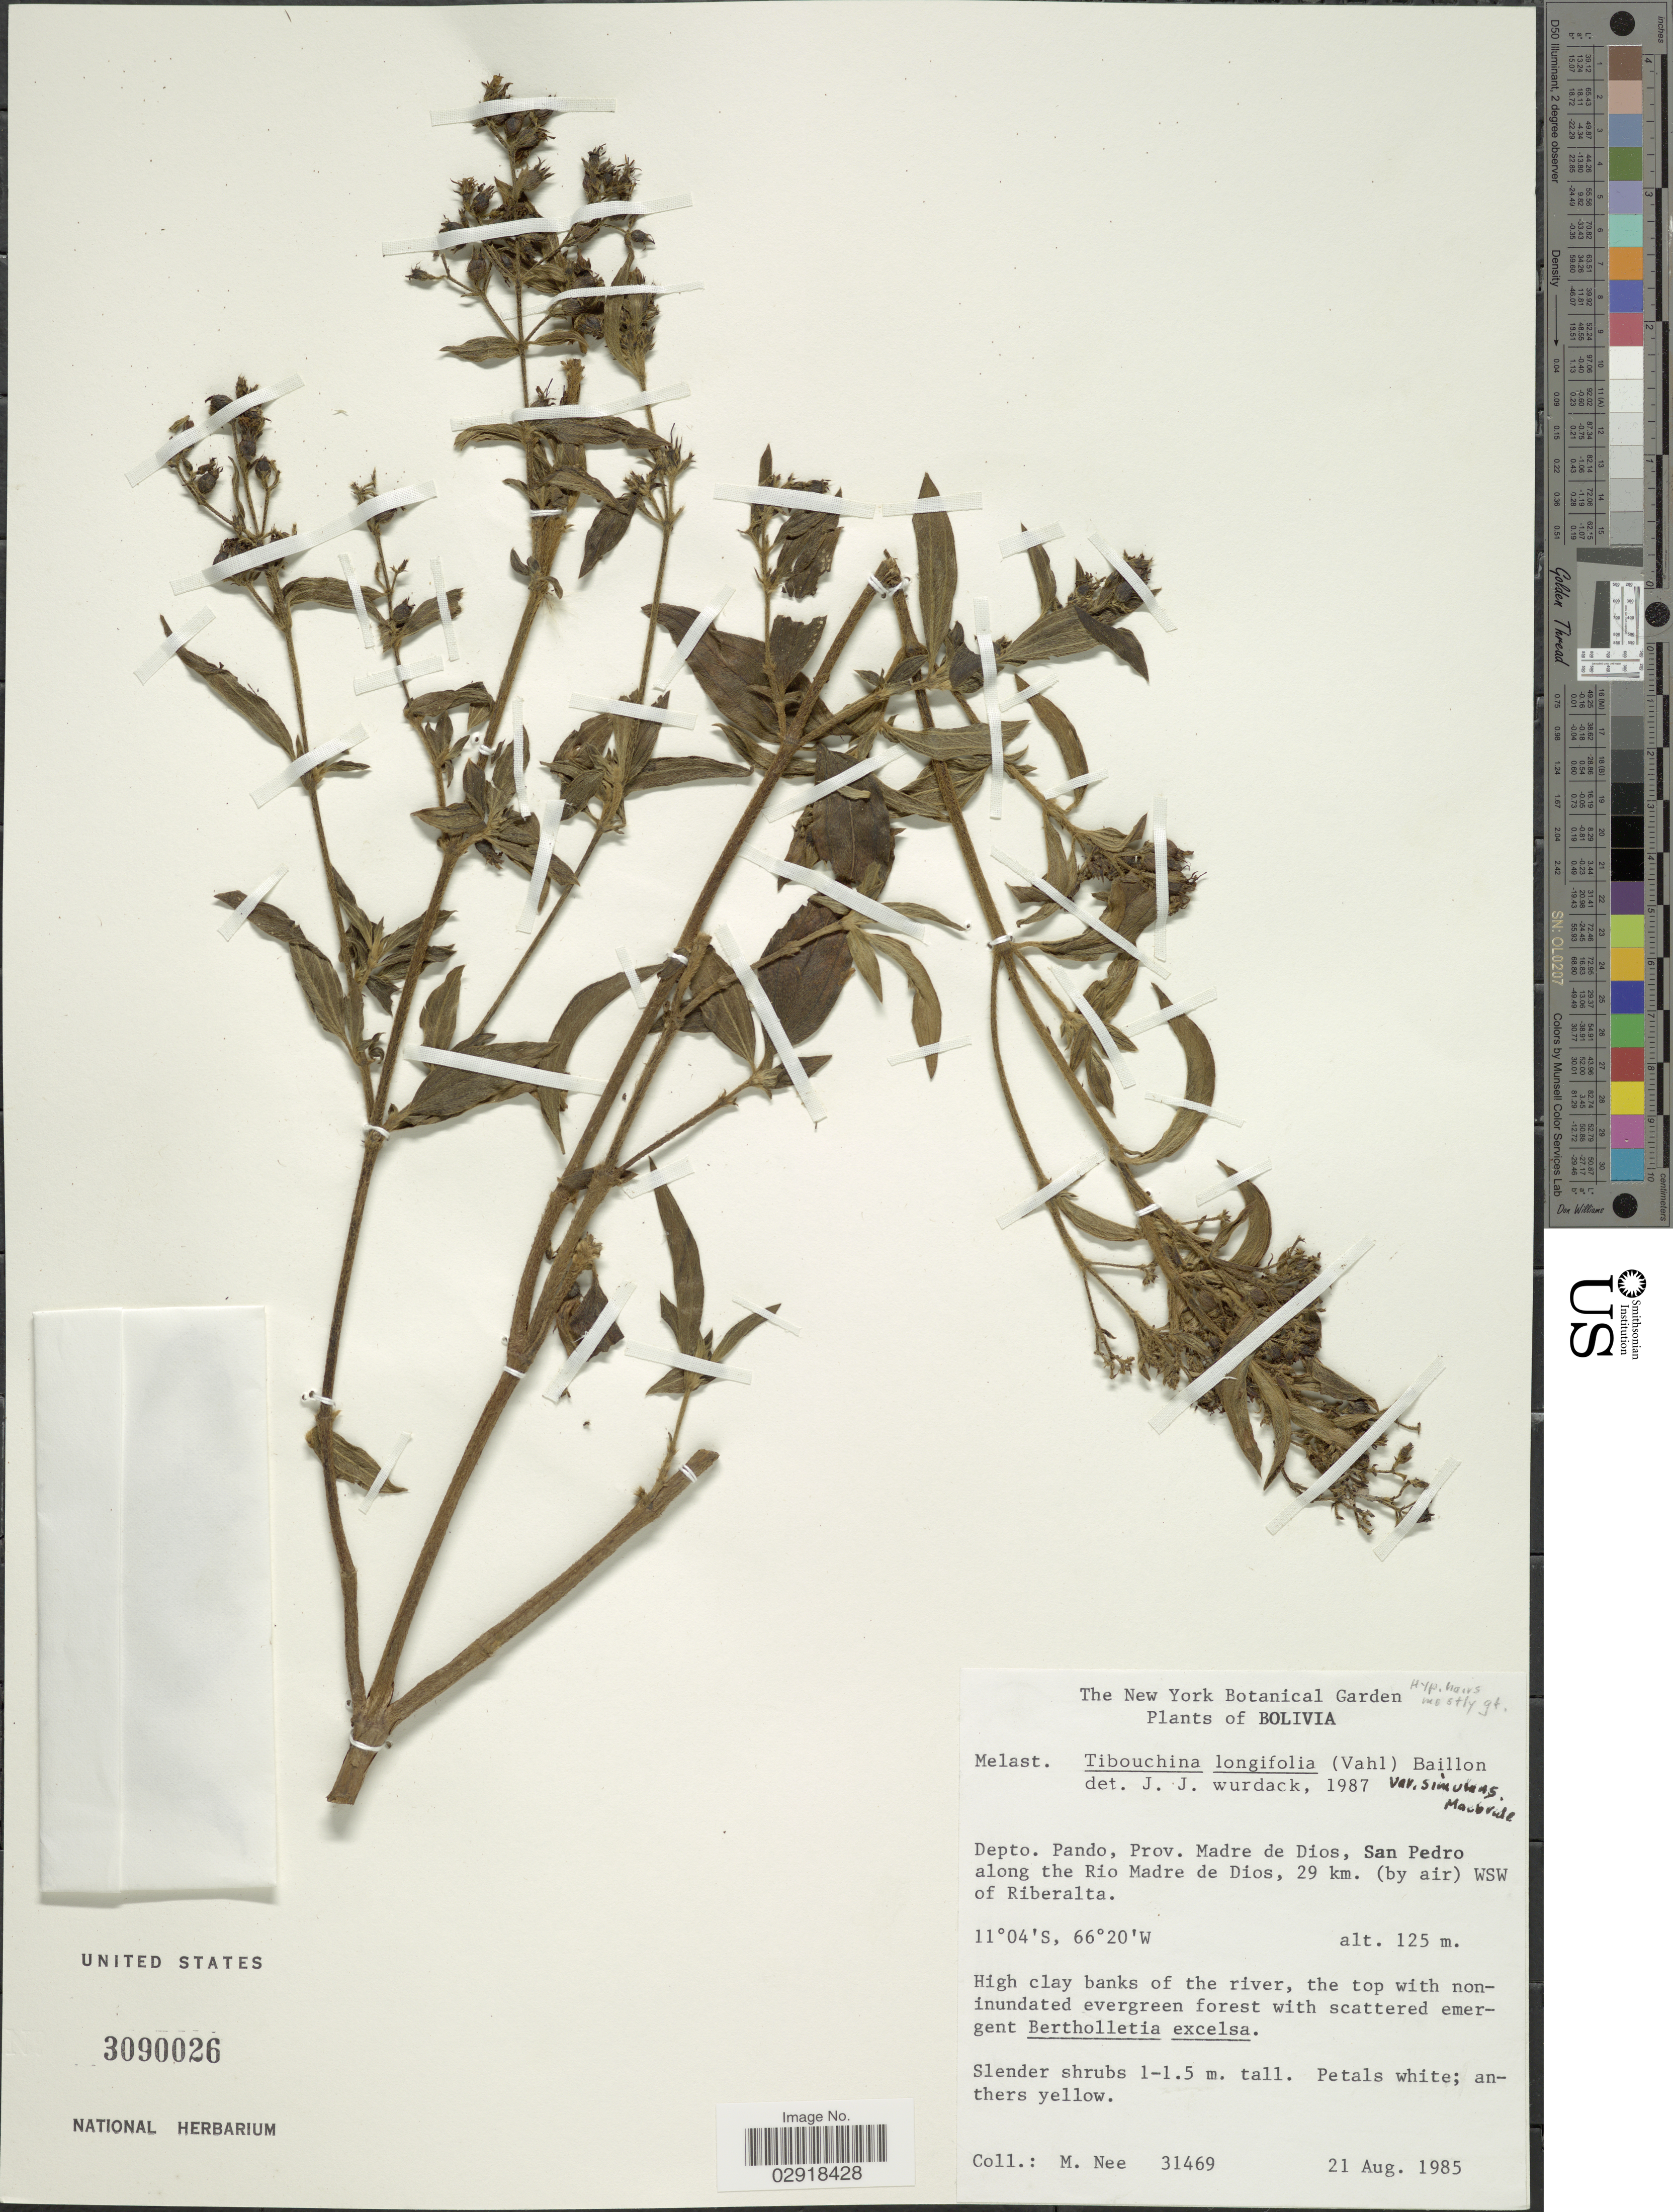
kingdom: Plantae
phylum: Tracheophyta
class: Magnoliopsida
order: Myrtales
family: Melastomataceae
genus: Chaetogastra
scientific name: Chaetogastra longifolia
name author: (Vahl) DC.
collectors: M. Nee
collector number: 31469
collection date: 1985-08-21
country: Bolivia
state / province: Pando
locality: Depto. Pando, Prov. Madre de Dios, San Pedro along the Rio Madre de Dios, 29 km. (by air) WSW of Riberalta.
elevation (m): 125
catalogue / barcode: US 3090026